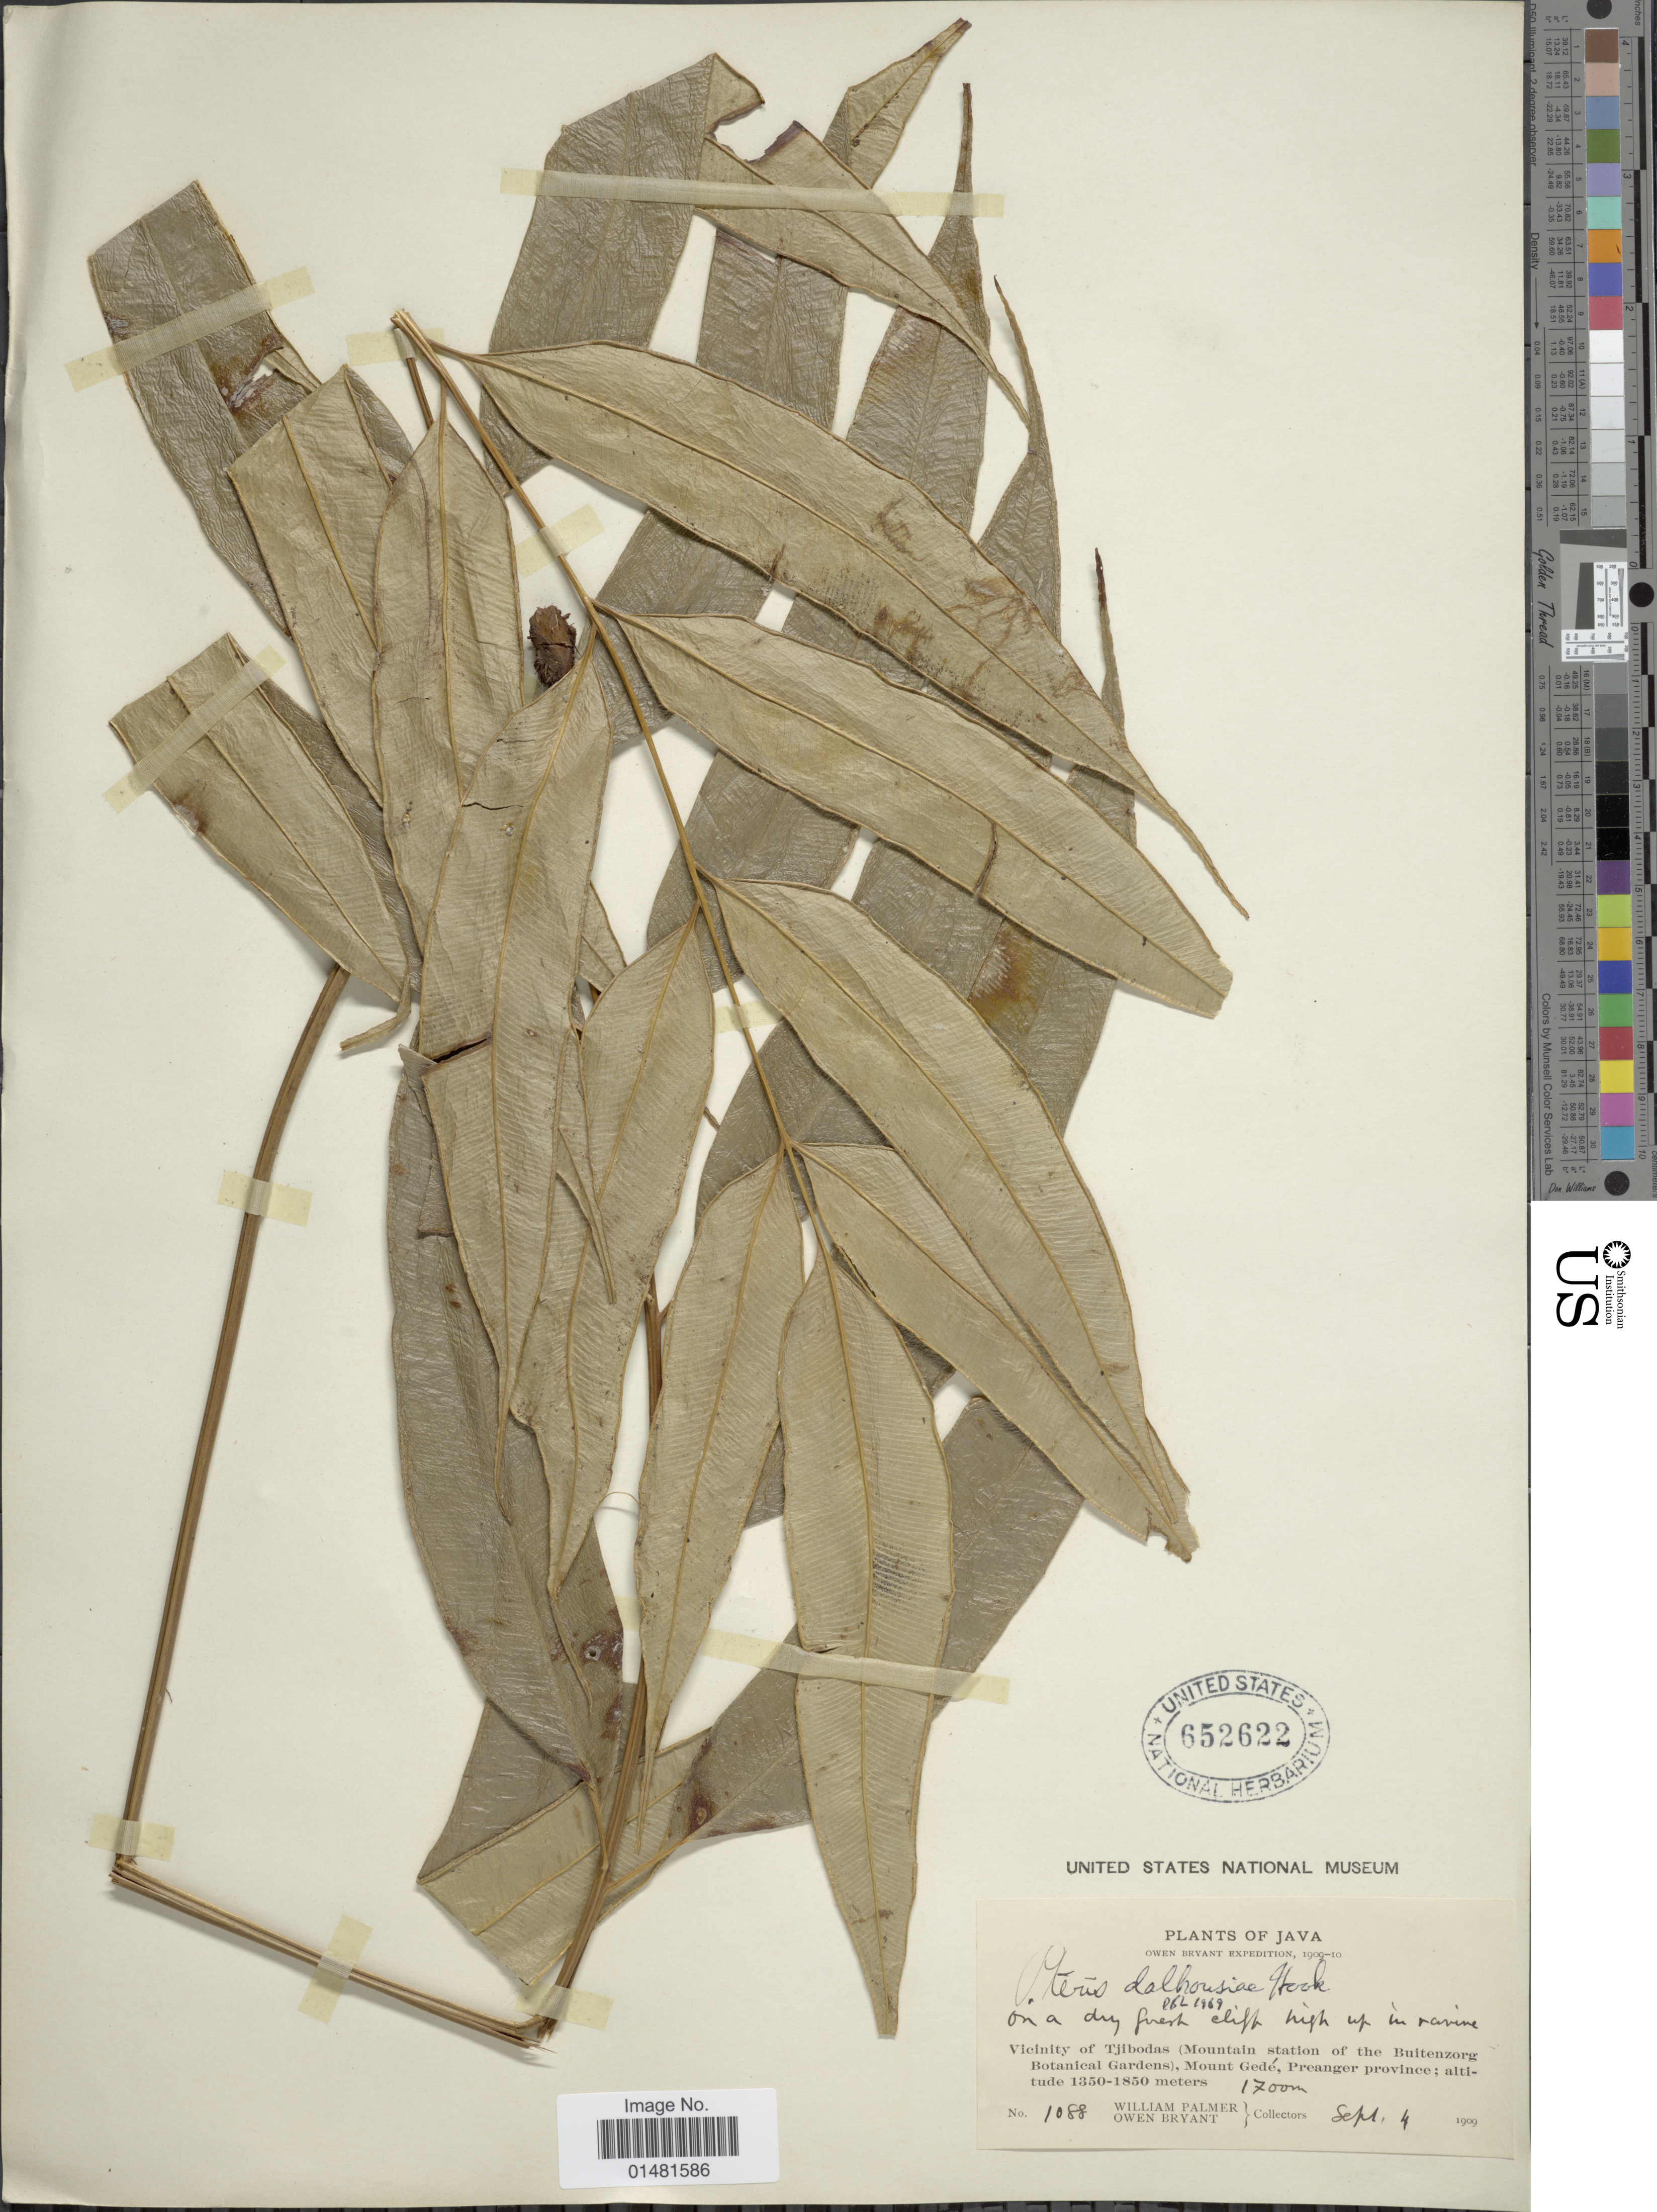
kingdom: Plantae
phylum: Tracheophyta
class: Polypodiopsida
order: Polypodiales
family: Pteridaceae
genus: Pteris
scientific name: Pteris dalhousiae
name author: Hook.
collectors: W. Palmer & O. Bryant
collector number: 1088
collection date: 1909-09-04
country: Indonesia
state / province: Java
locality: Vicinity Tjibodas (Mountain station of the Buitenzorg Botanical Gardens), Mount Gedé, Preanger province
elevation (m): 1350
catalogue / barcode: US 652622